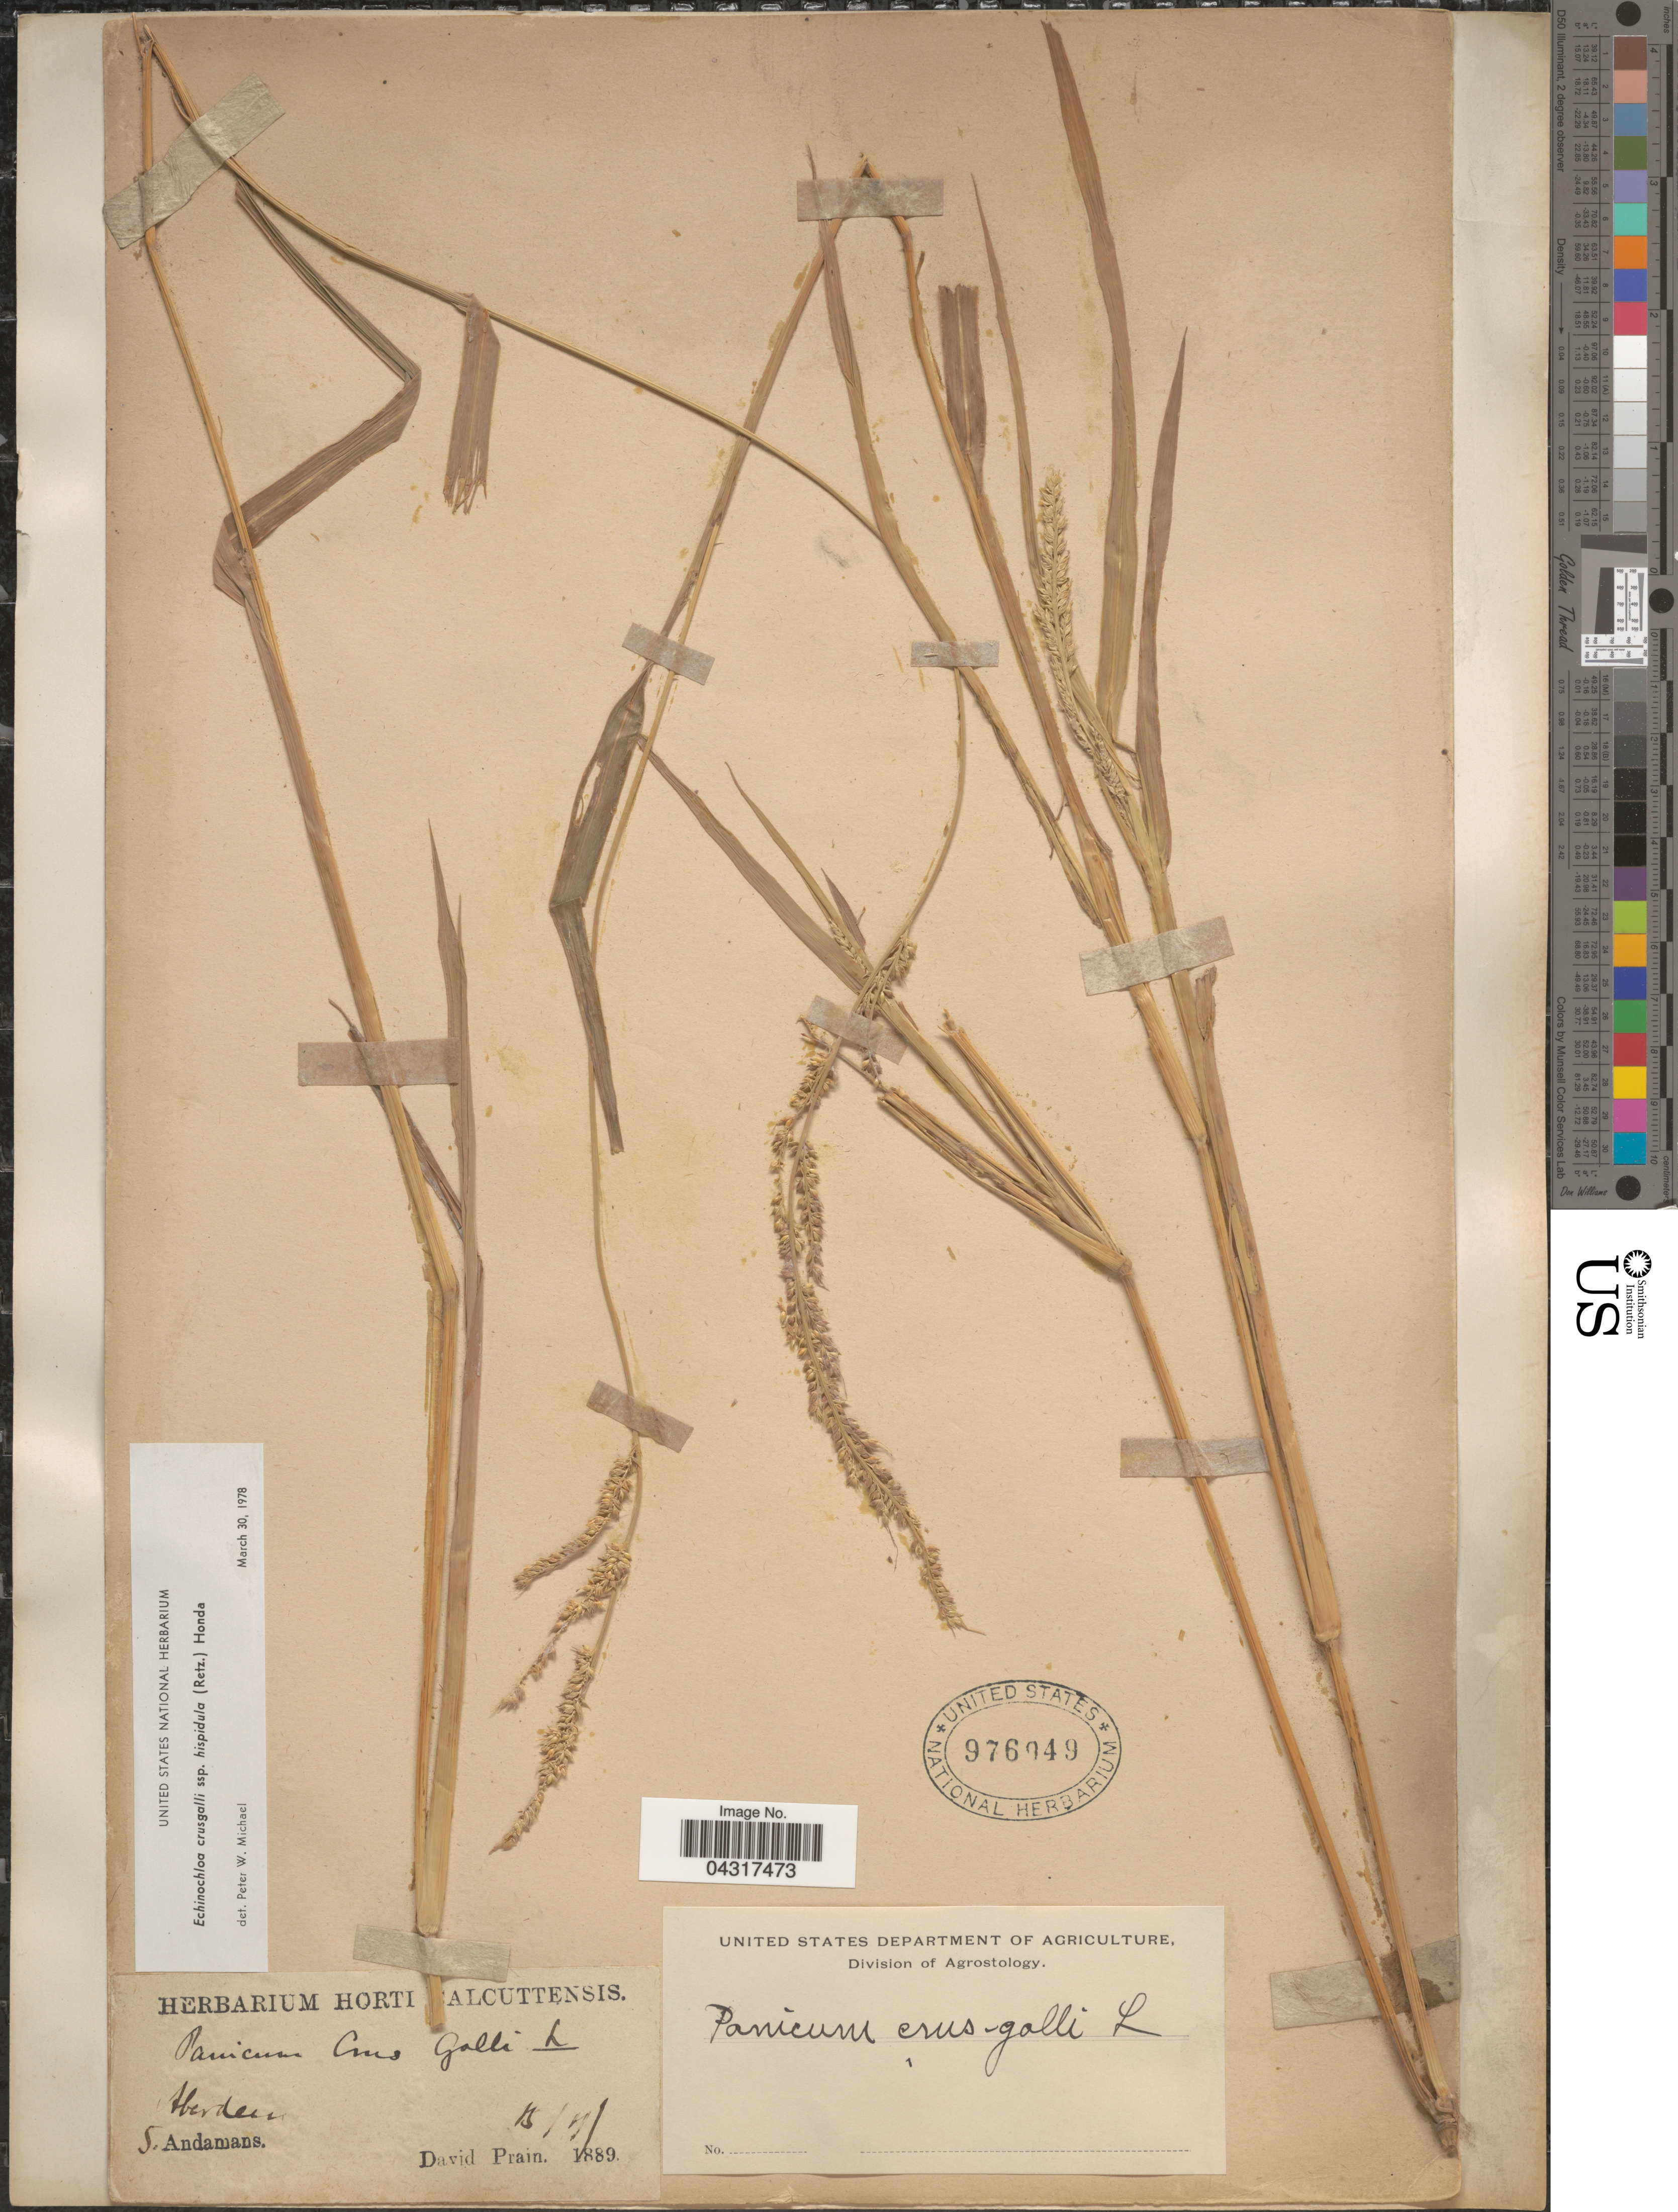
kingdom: Plantae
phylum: Tracheophyta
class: Liliopsida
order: Poales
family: Poaceae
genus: Echinochloa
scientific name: Echinochloa oryzoides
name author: (Ard.) Fritsch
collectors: D. Prain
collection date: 1889-07-15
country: India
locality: Aberdeen. S. Andamans.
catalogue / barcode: US 976049